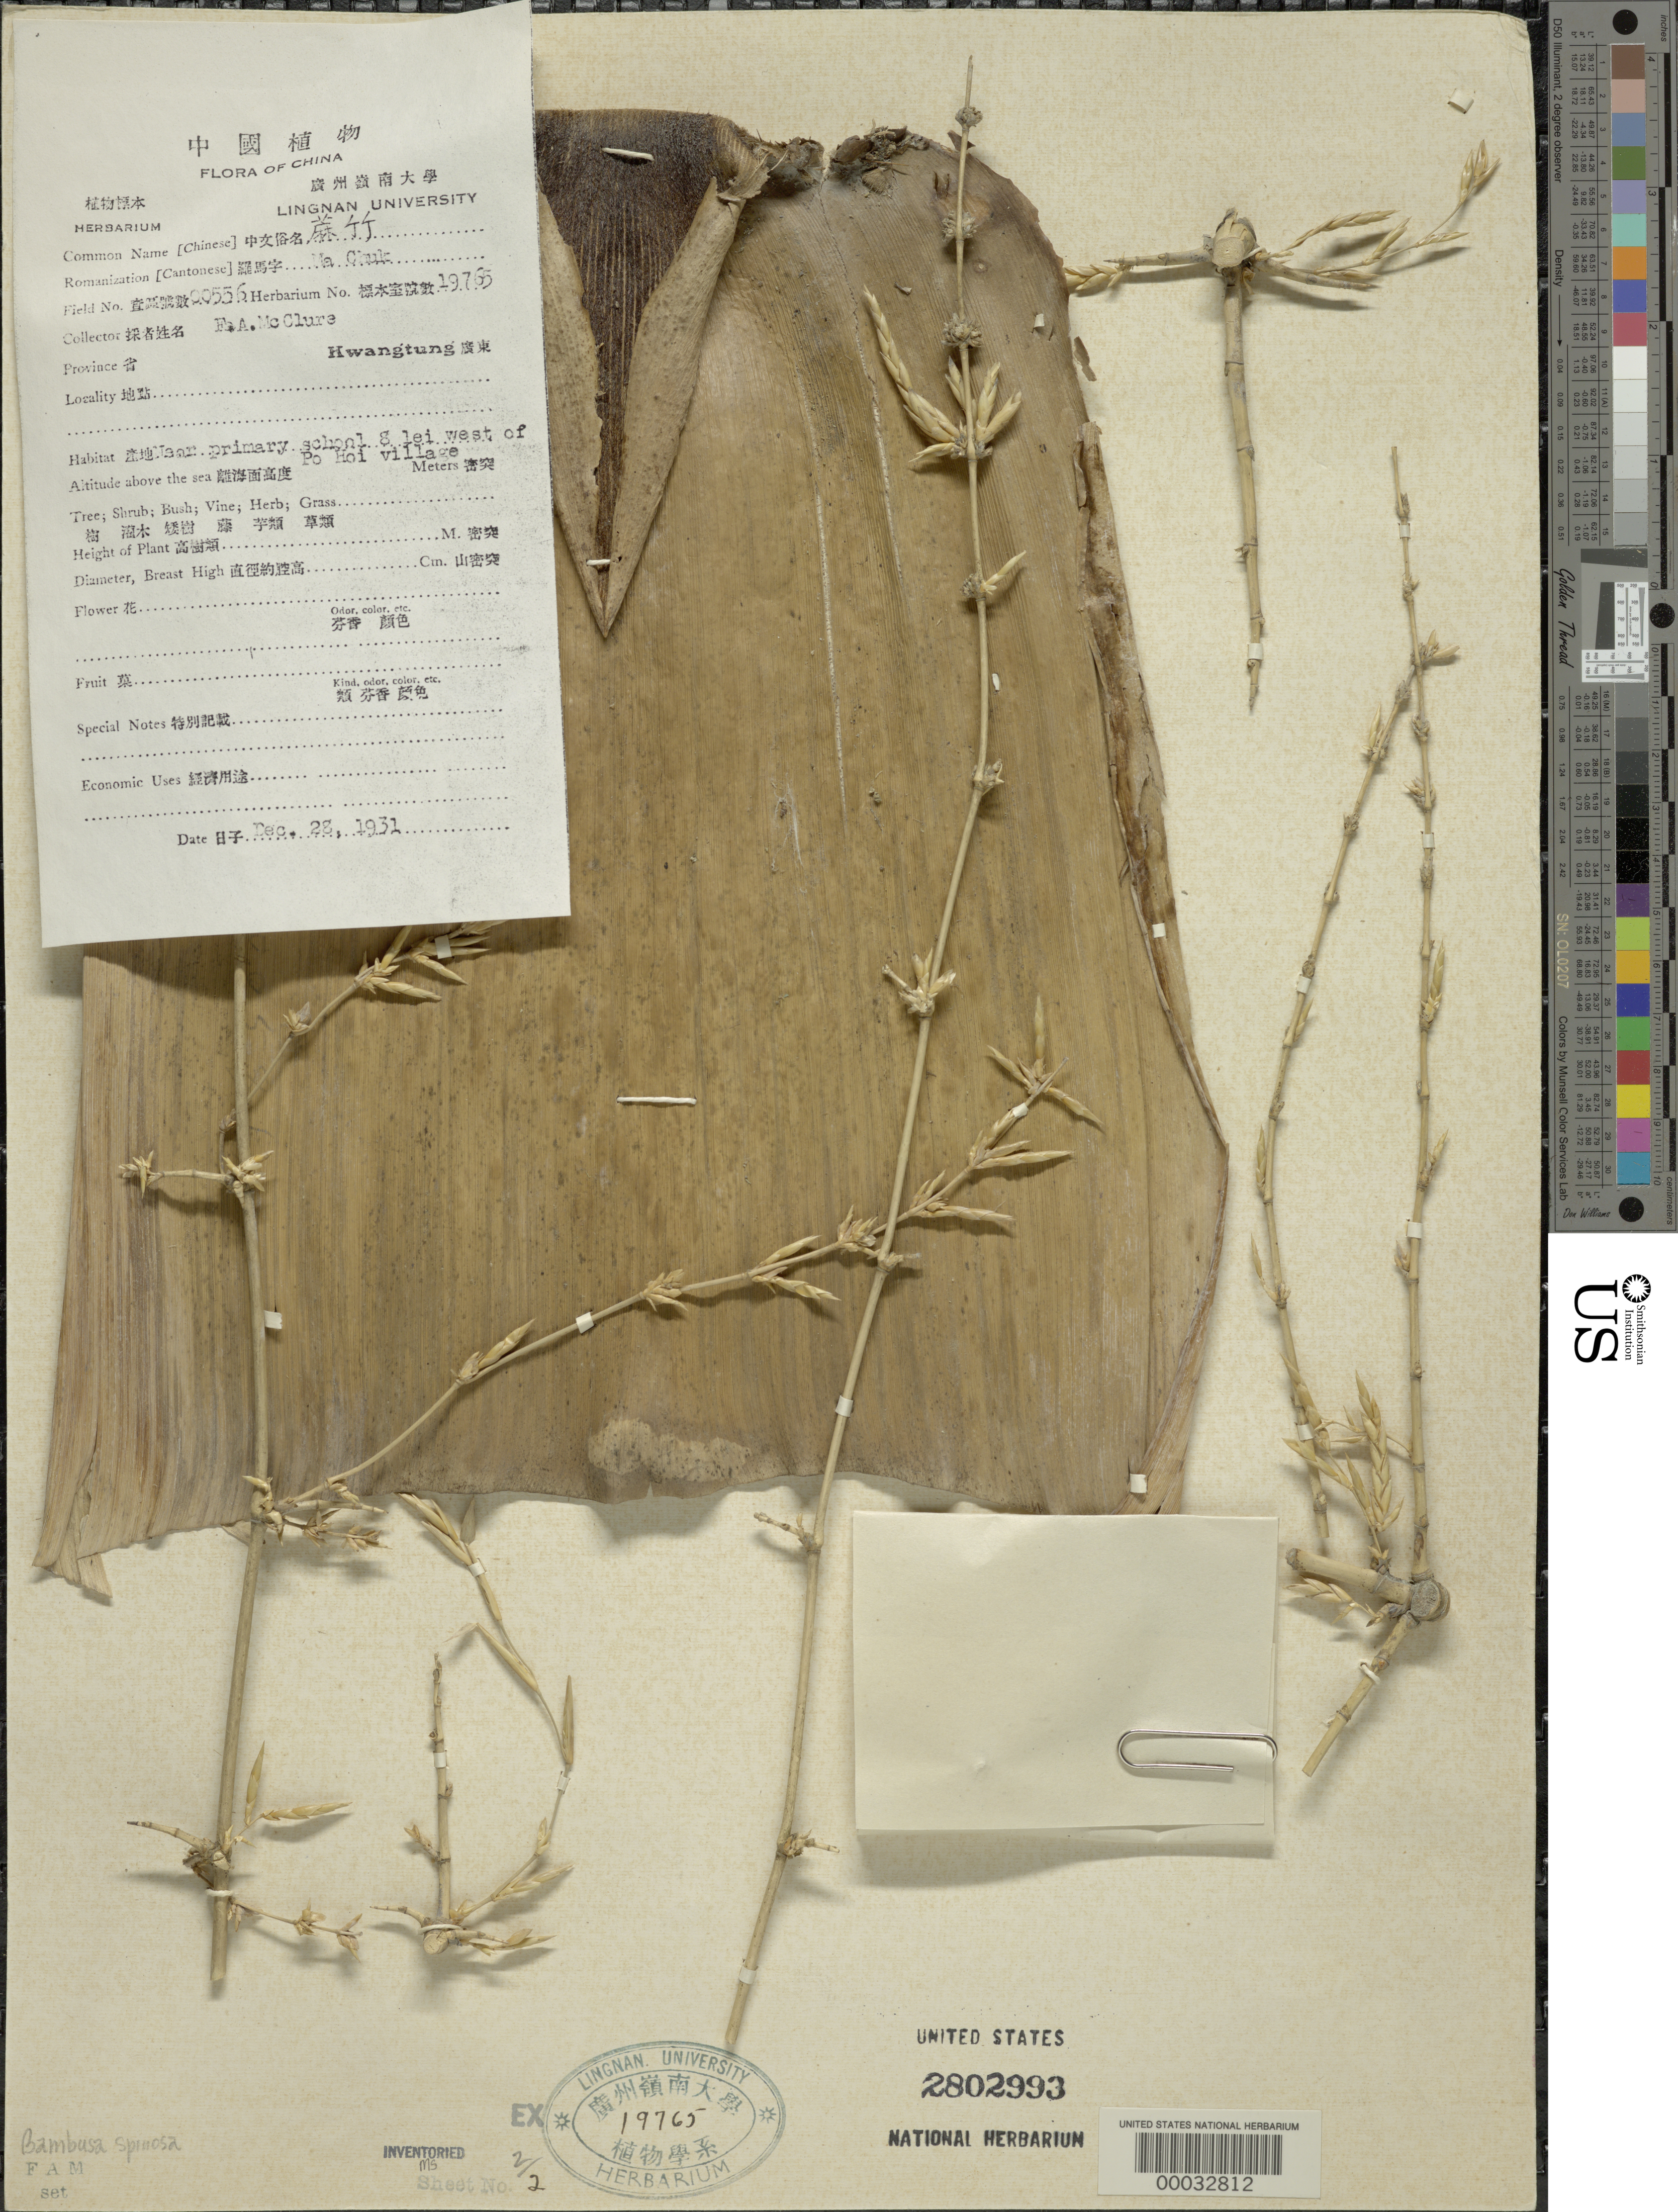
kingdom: Plantae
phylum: Tracheophyta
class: Liliopsida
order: Poales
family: Poaceae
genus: Bambusa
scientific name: Bambusa sinospinosa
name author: McClure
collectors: F. A. McClure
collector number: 556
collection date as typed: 28 Dec 1931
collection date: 1931-12-28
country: China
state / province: Guangdong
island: Honam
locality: Po hoi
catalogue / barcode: US 2802993